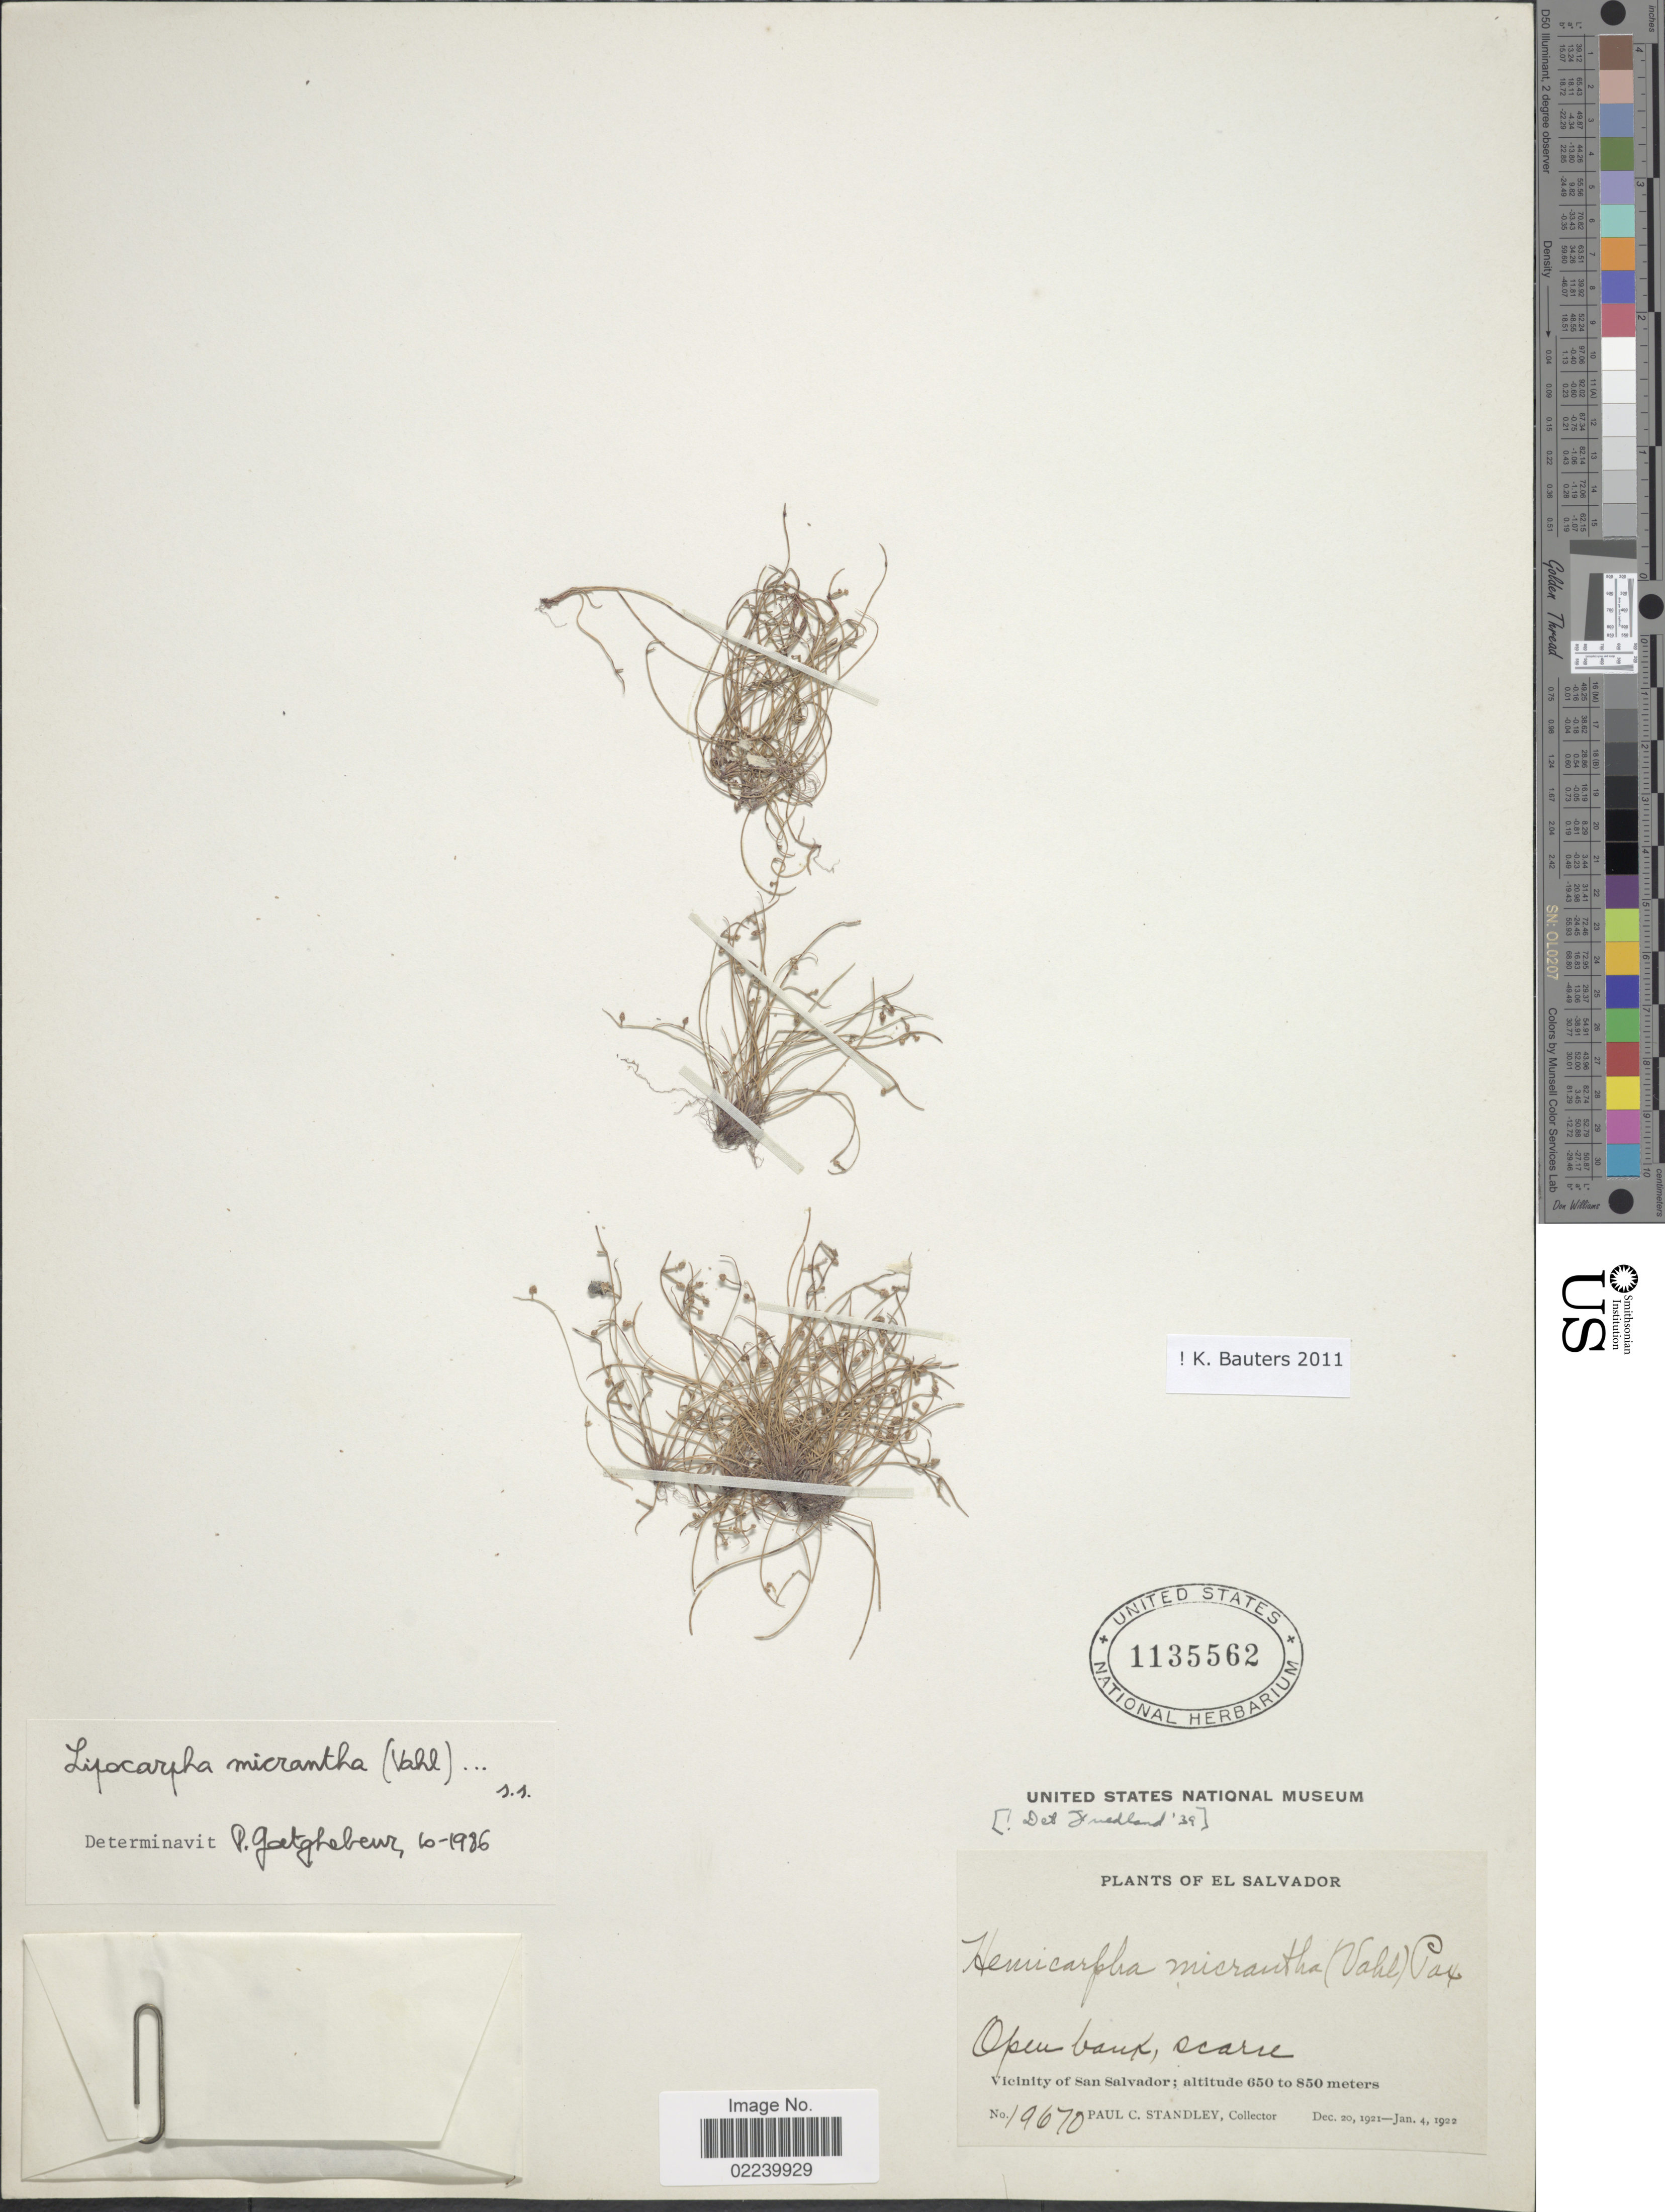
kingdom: Plantae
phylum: Tracheophyta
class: Liliopsida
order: Poales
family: Cyperaceae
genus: Cyperus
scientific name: Cyperus subsquarrosus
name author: (Muhl.) Bauters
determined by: Strong, M. T., (US), Smithsonian Institution - National Museum of Natural History (UNITED STATES)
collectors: P. C. Standley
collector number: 19670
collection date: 1921-12-20/1922-01-04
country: El Salvador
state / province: San Salvador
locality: Open bank, vicinity of San Salvador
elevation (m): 650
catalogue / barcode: US 1135562